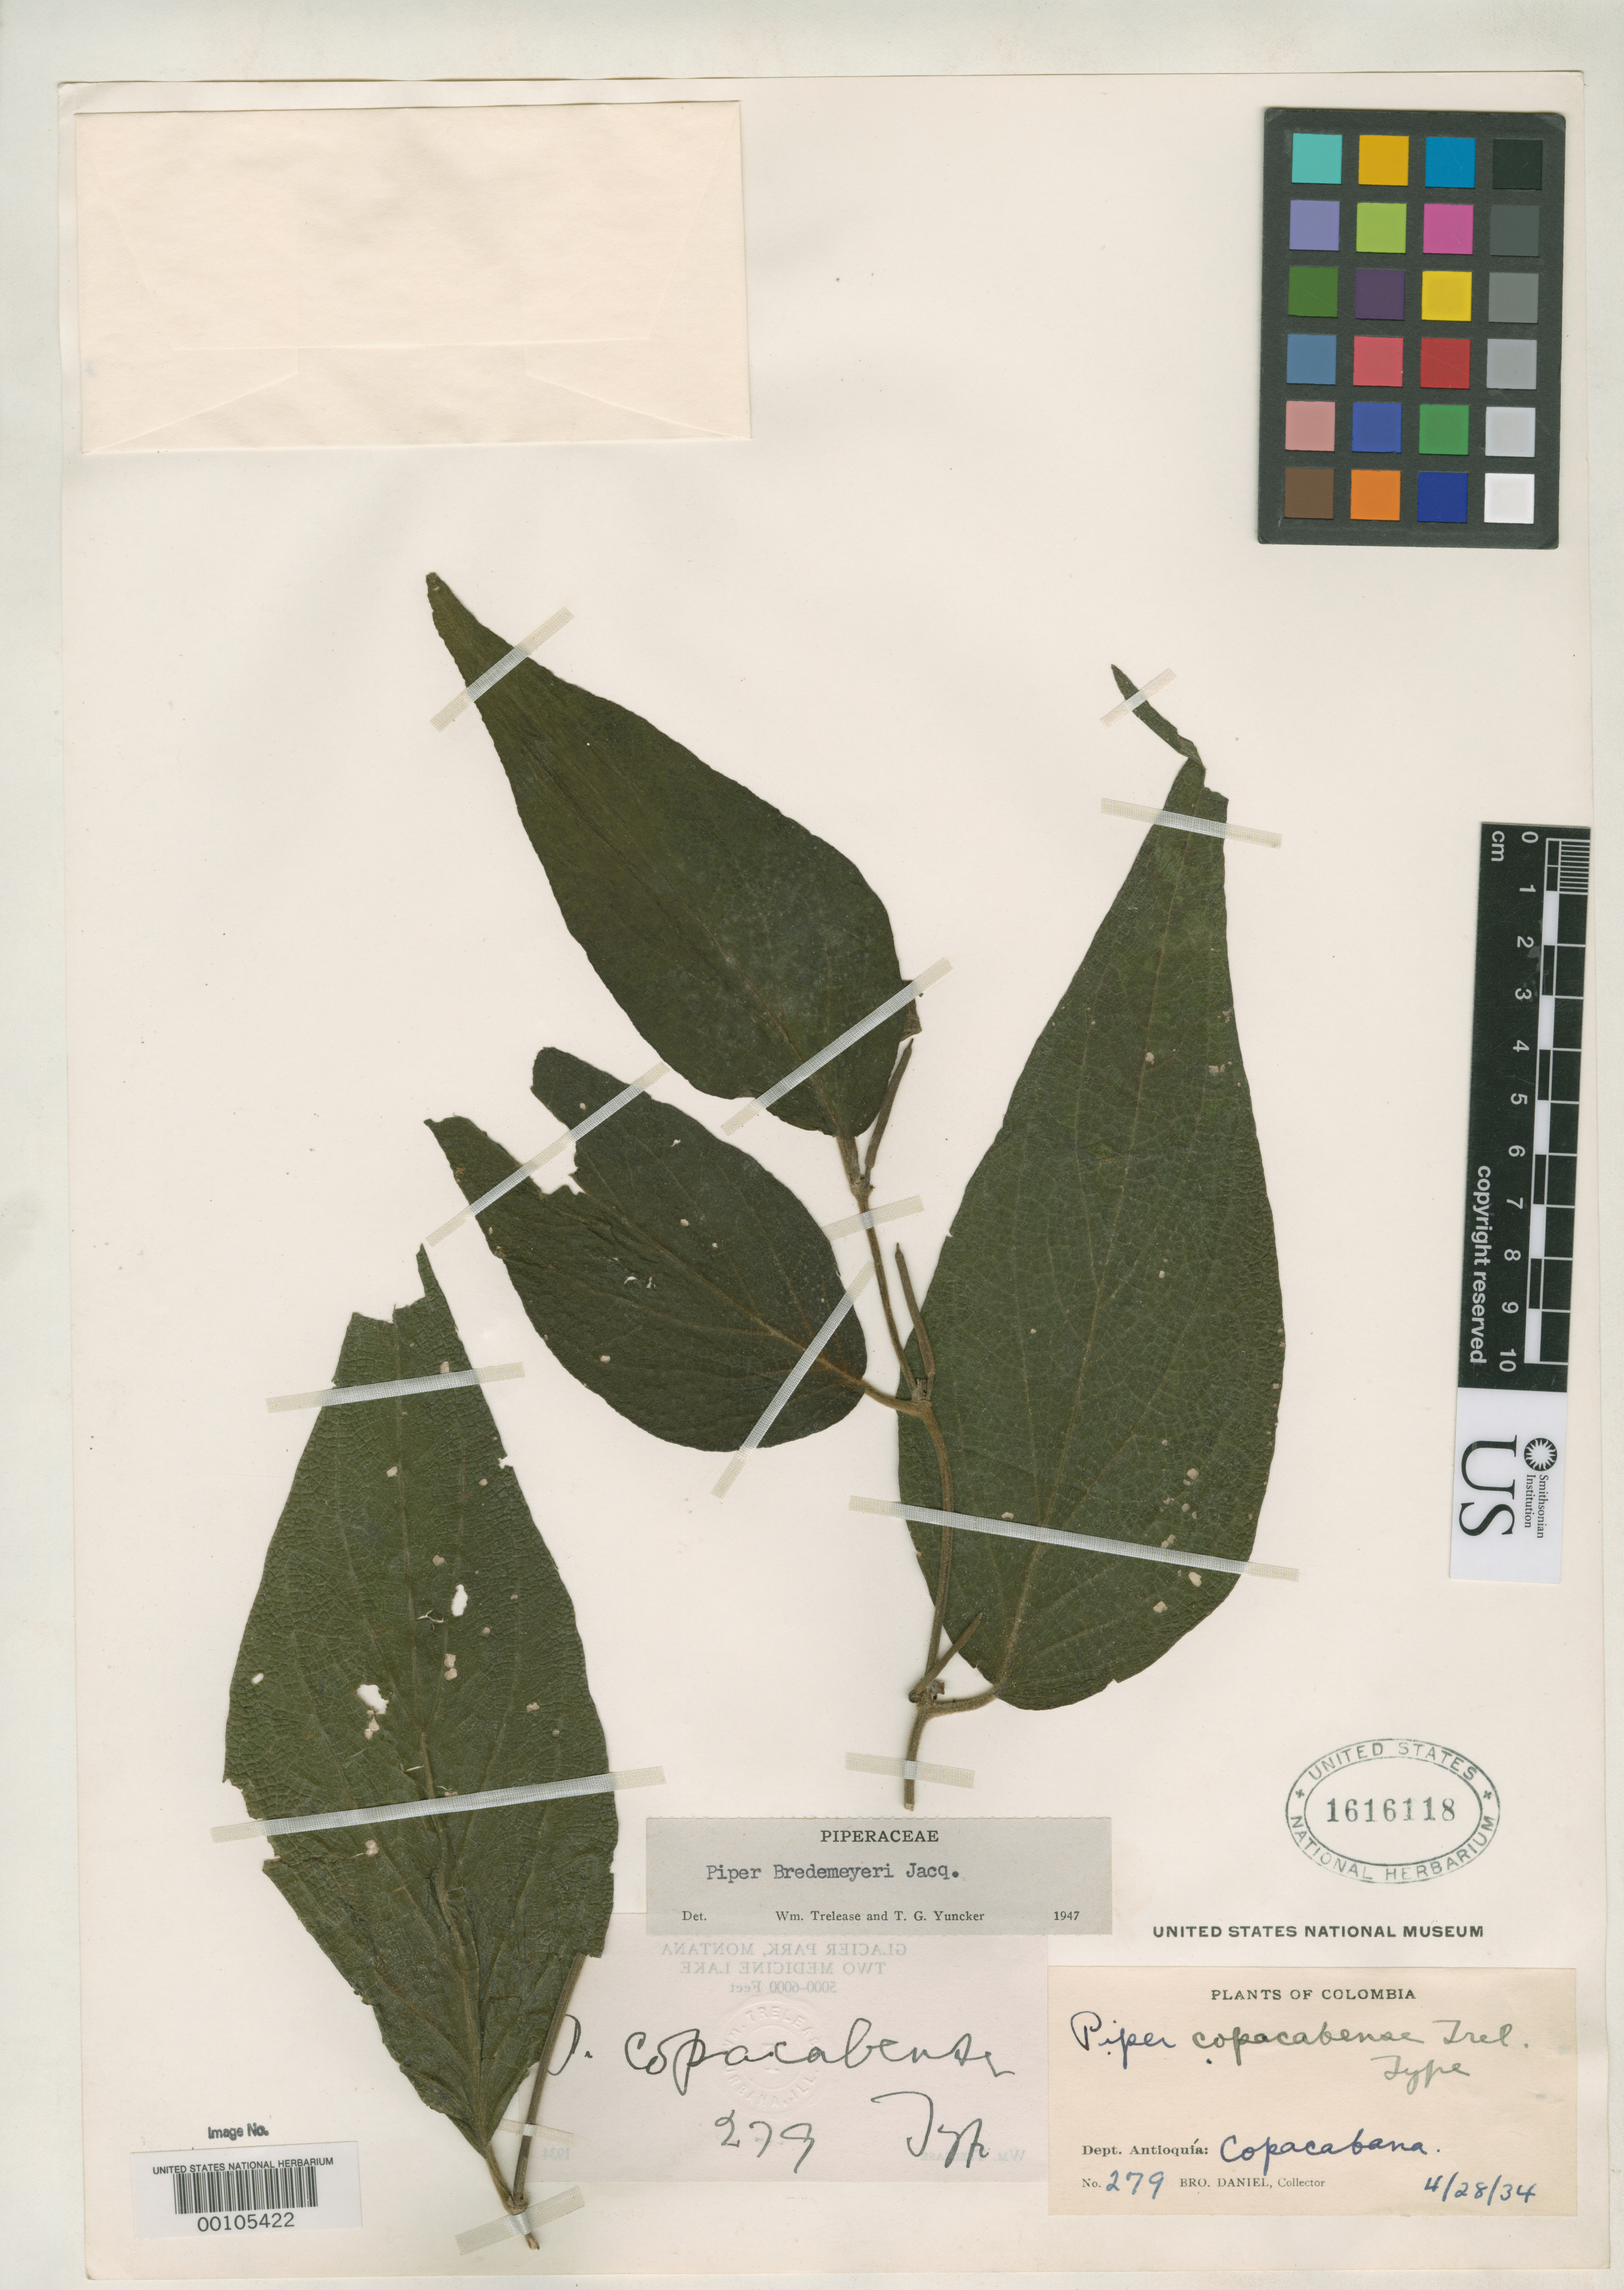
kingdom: Plantae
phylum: Tracheophyta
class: Magnoliopsida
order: Piperales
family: Piperaceae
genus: Piper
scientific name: Piper copacabanense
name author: Trel.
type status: Isotype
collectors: Bro. Daniel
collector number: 279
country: Colombia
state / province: Antioquia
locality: Copacabana.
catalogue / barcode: US 1616118